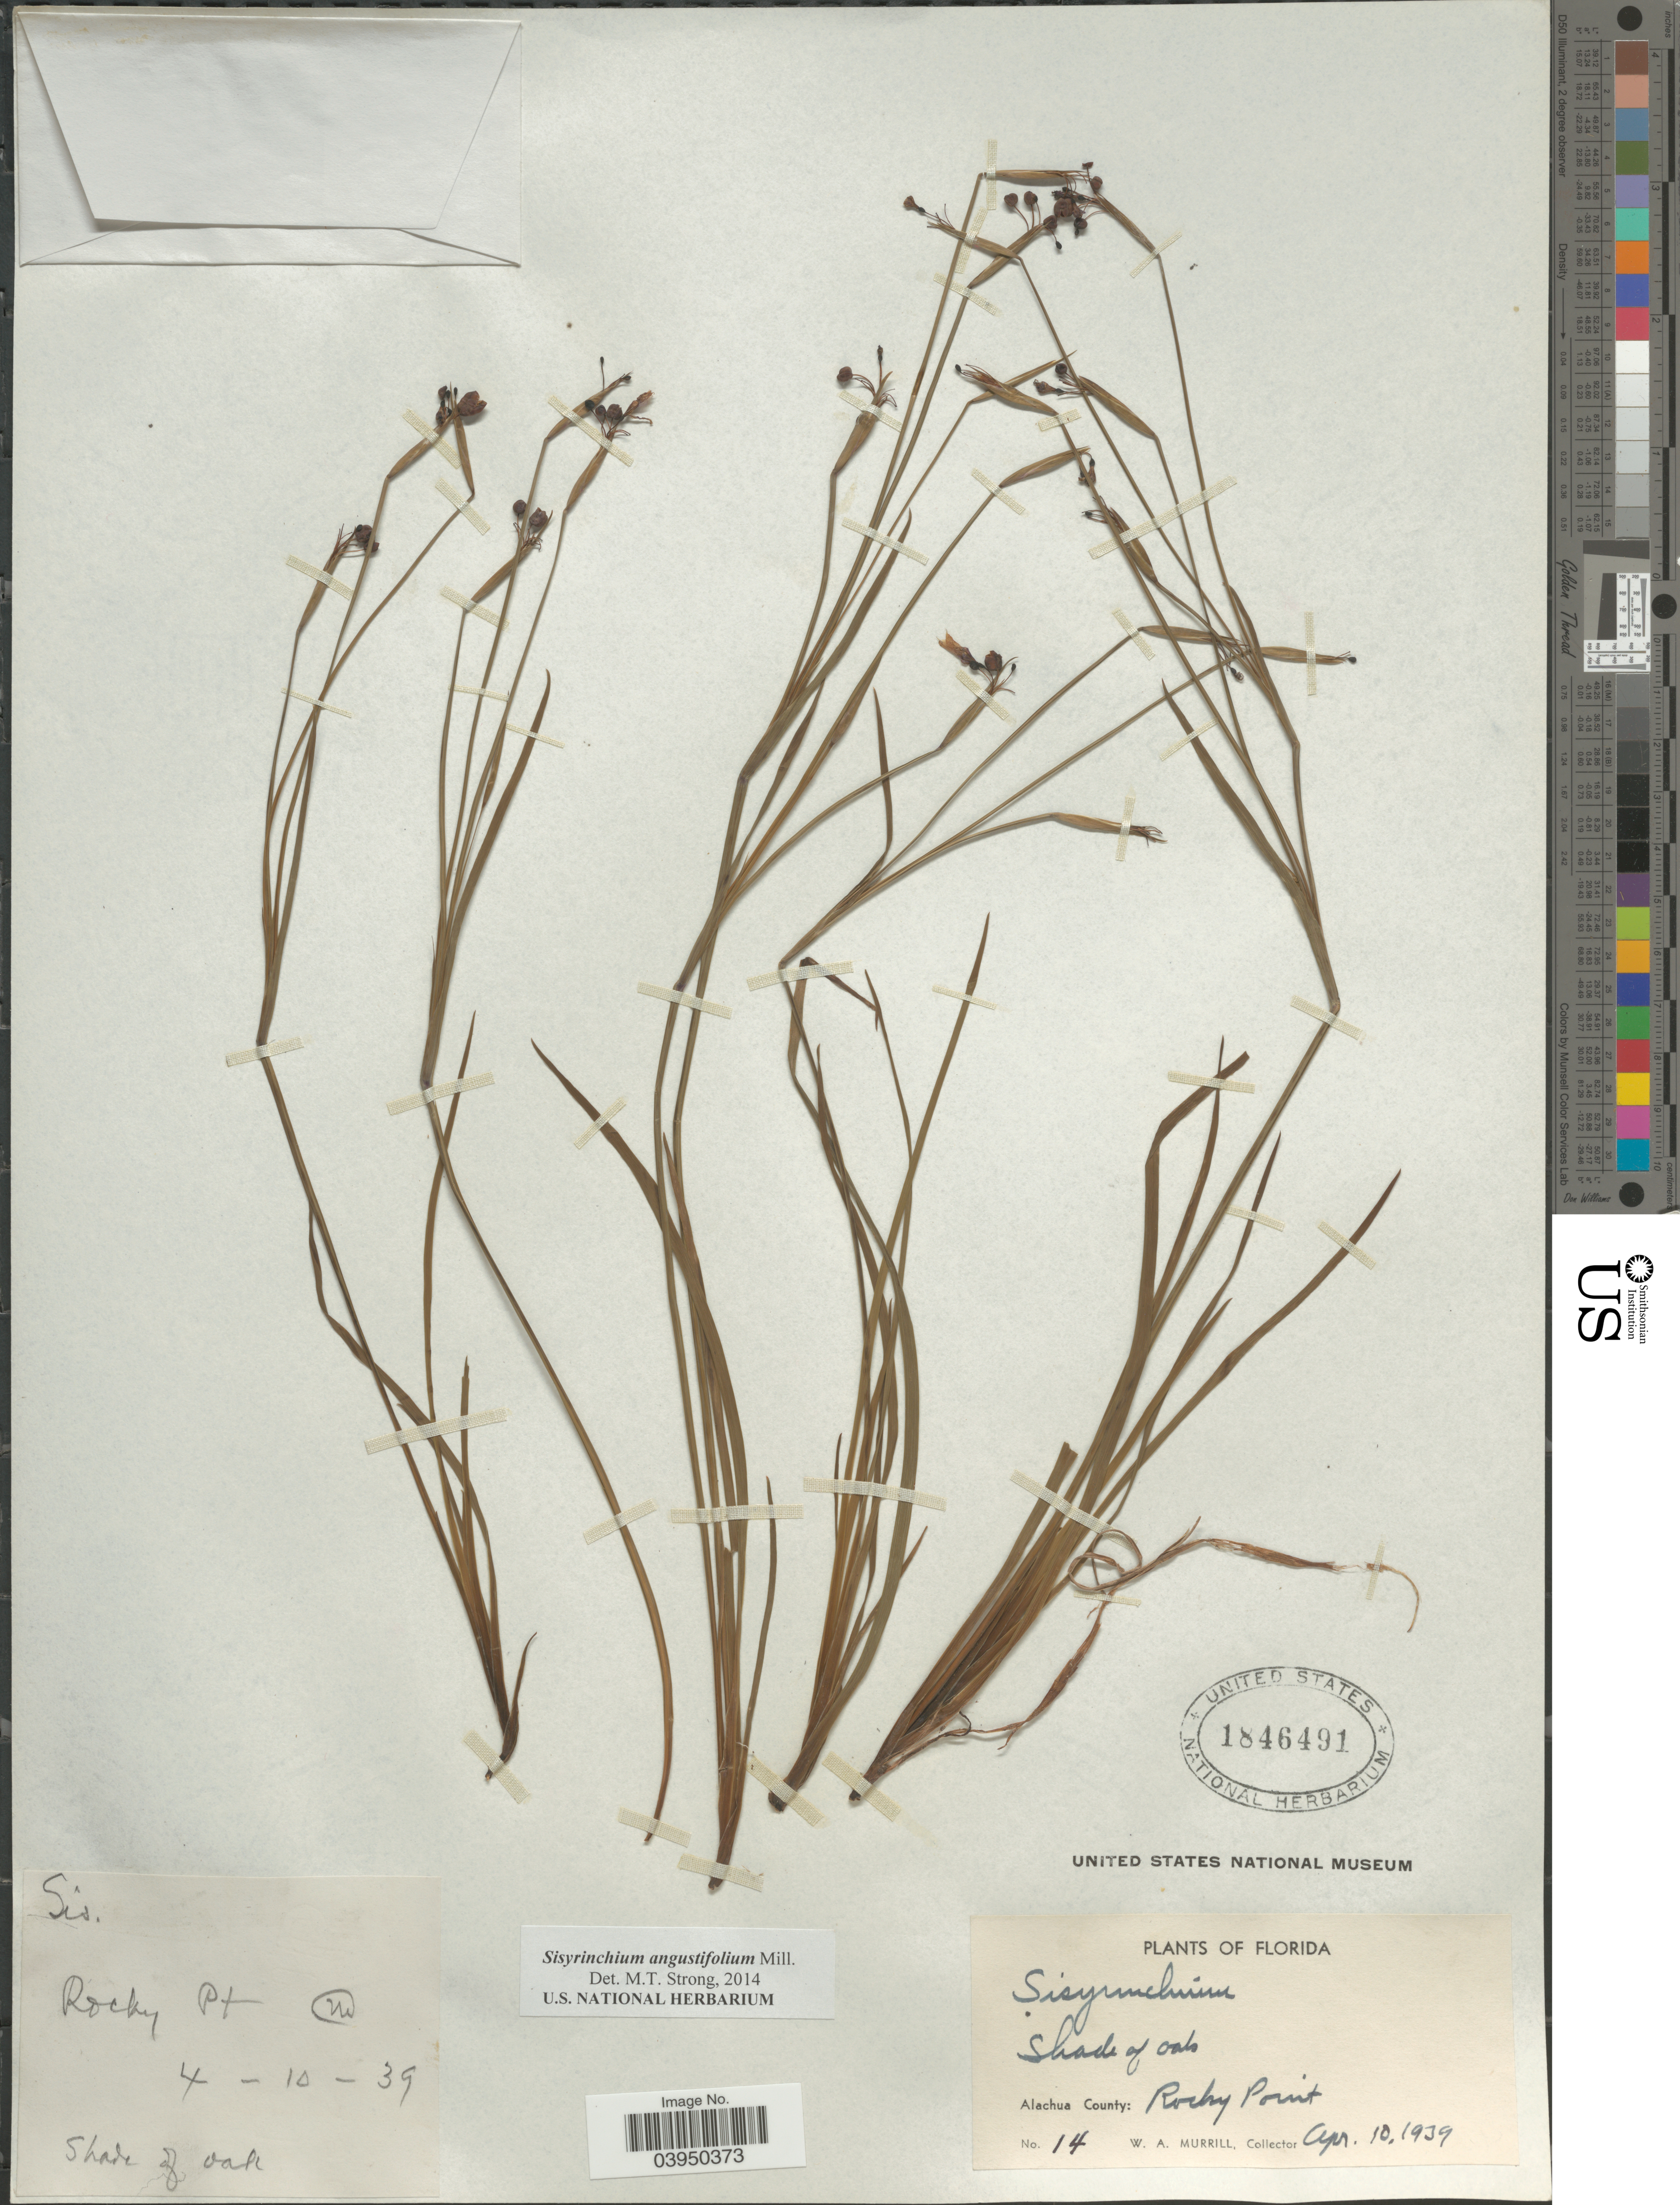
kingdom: Plantae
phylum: Tracheophyta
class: Liliopsida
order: Asparagales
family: Iridaceae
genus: Sisyrinchium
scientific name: Sisyrinchium angustifolium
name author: Mill.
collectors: W. A. Murrill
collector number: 14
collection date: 1939-04-10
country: United States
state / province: Florida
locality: Alachua County: Rocky Point.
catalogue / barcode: US 1846491